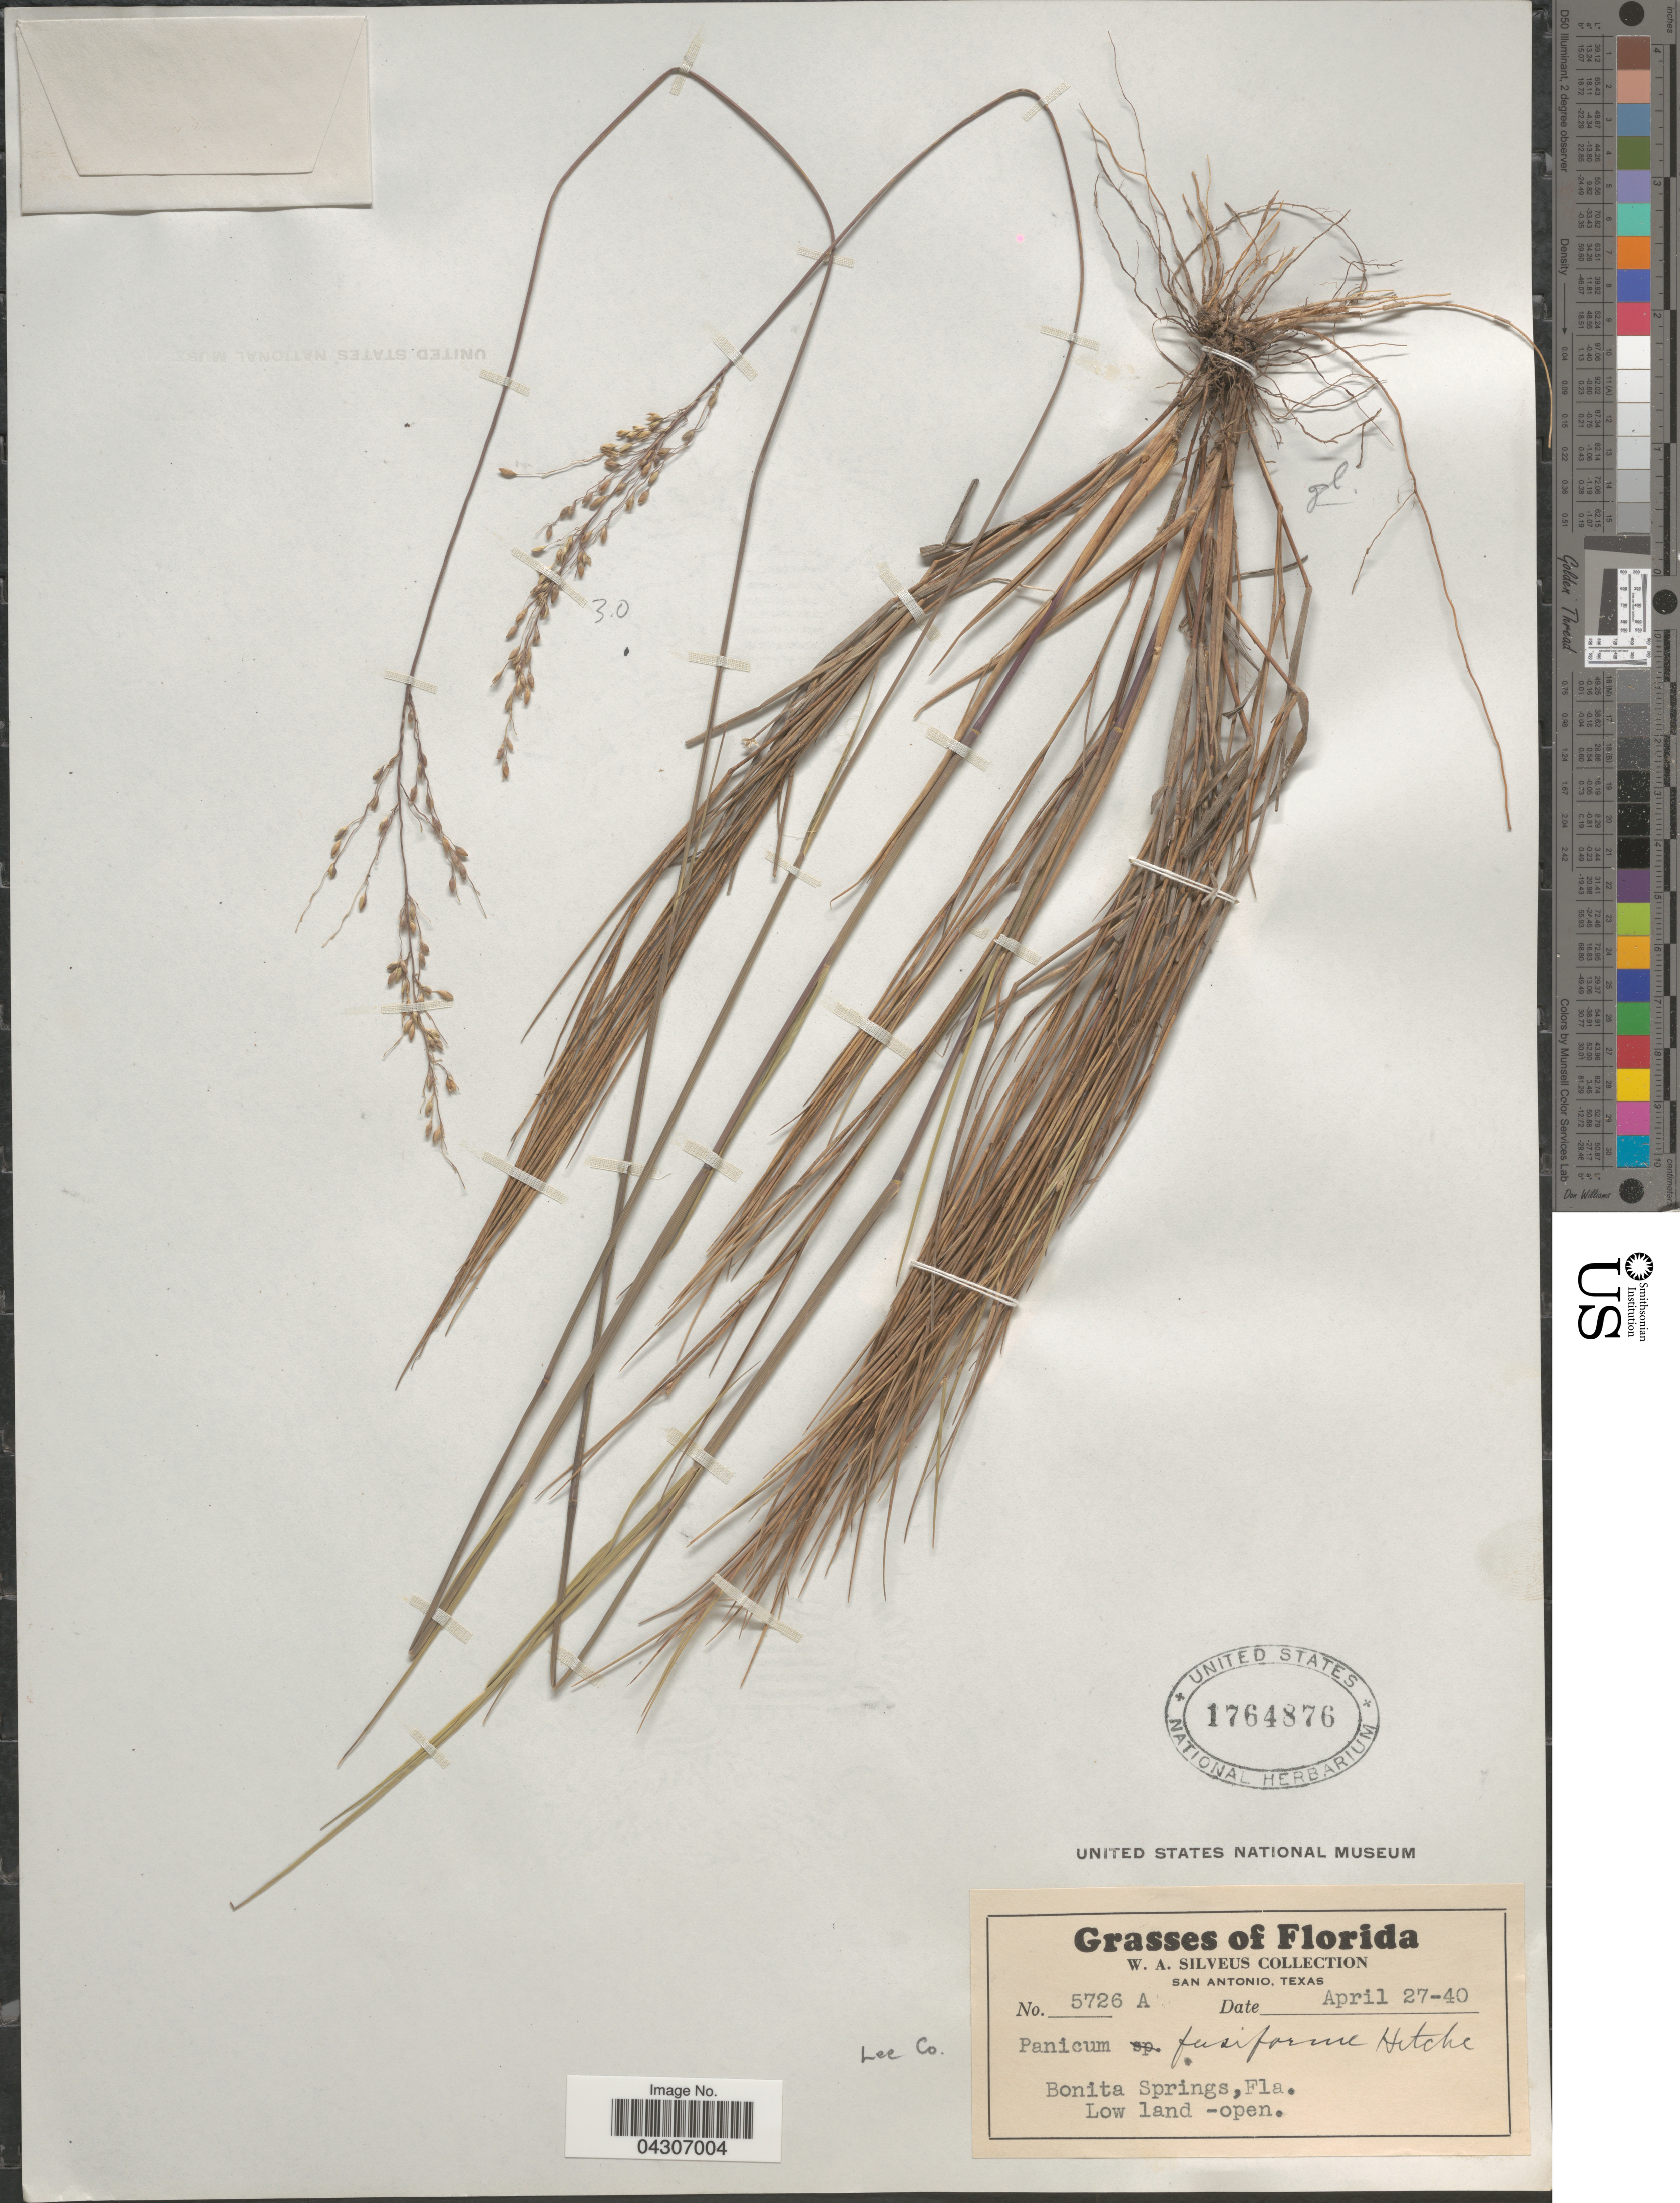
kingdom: Plantae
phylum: Tracheophyta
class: Liliopsida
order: Poales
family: Poaceae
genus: Dichanthelium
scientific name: Dichanthelium aciculare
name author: (Desv. ex Poir.) Gould & C.A. Clark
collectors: W. Silveus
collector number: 5726A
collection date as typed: Transcribed d/m/y: 27/4/40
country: United States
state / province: Florida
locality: Lee Co. Bonita Springs.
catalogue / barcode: US 1764876